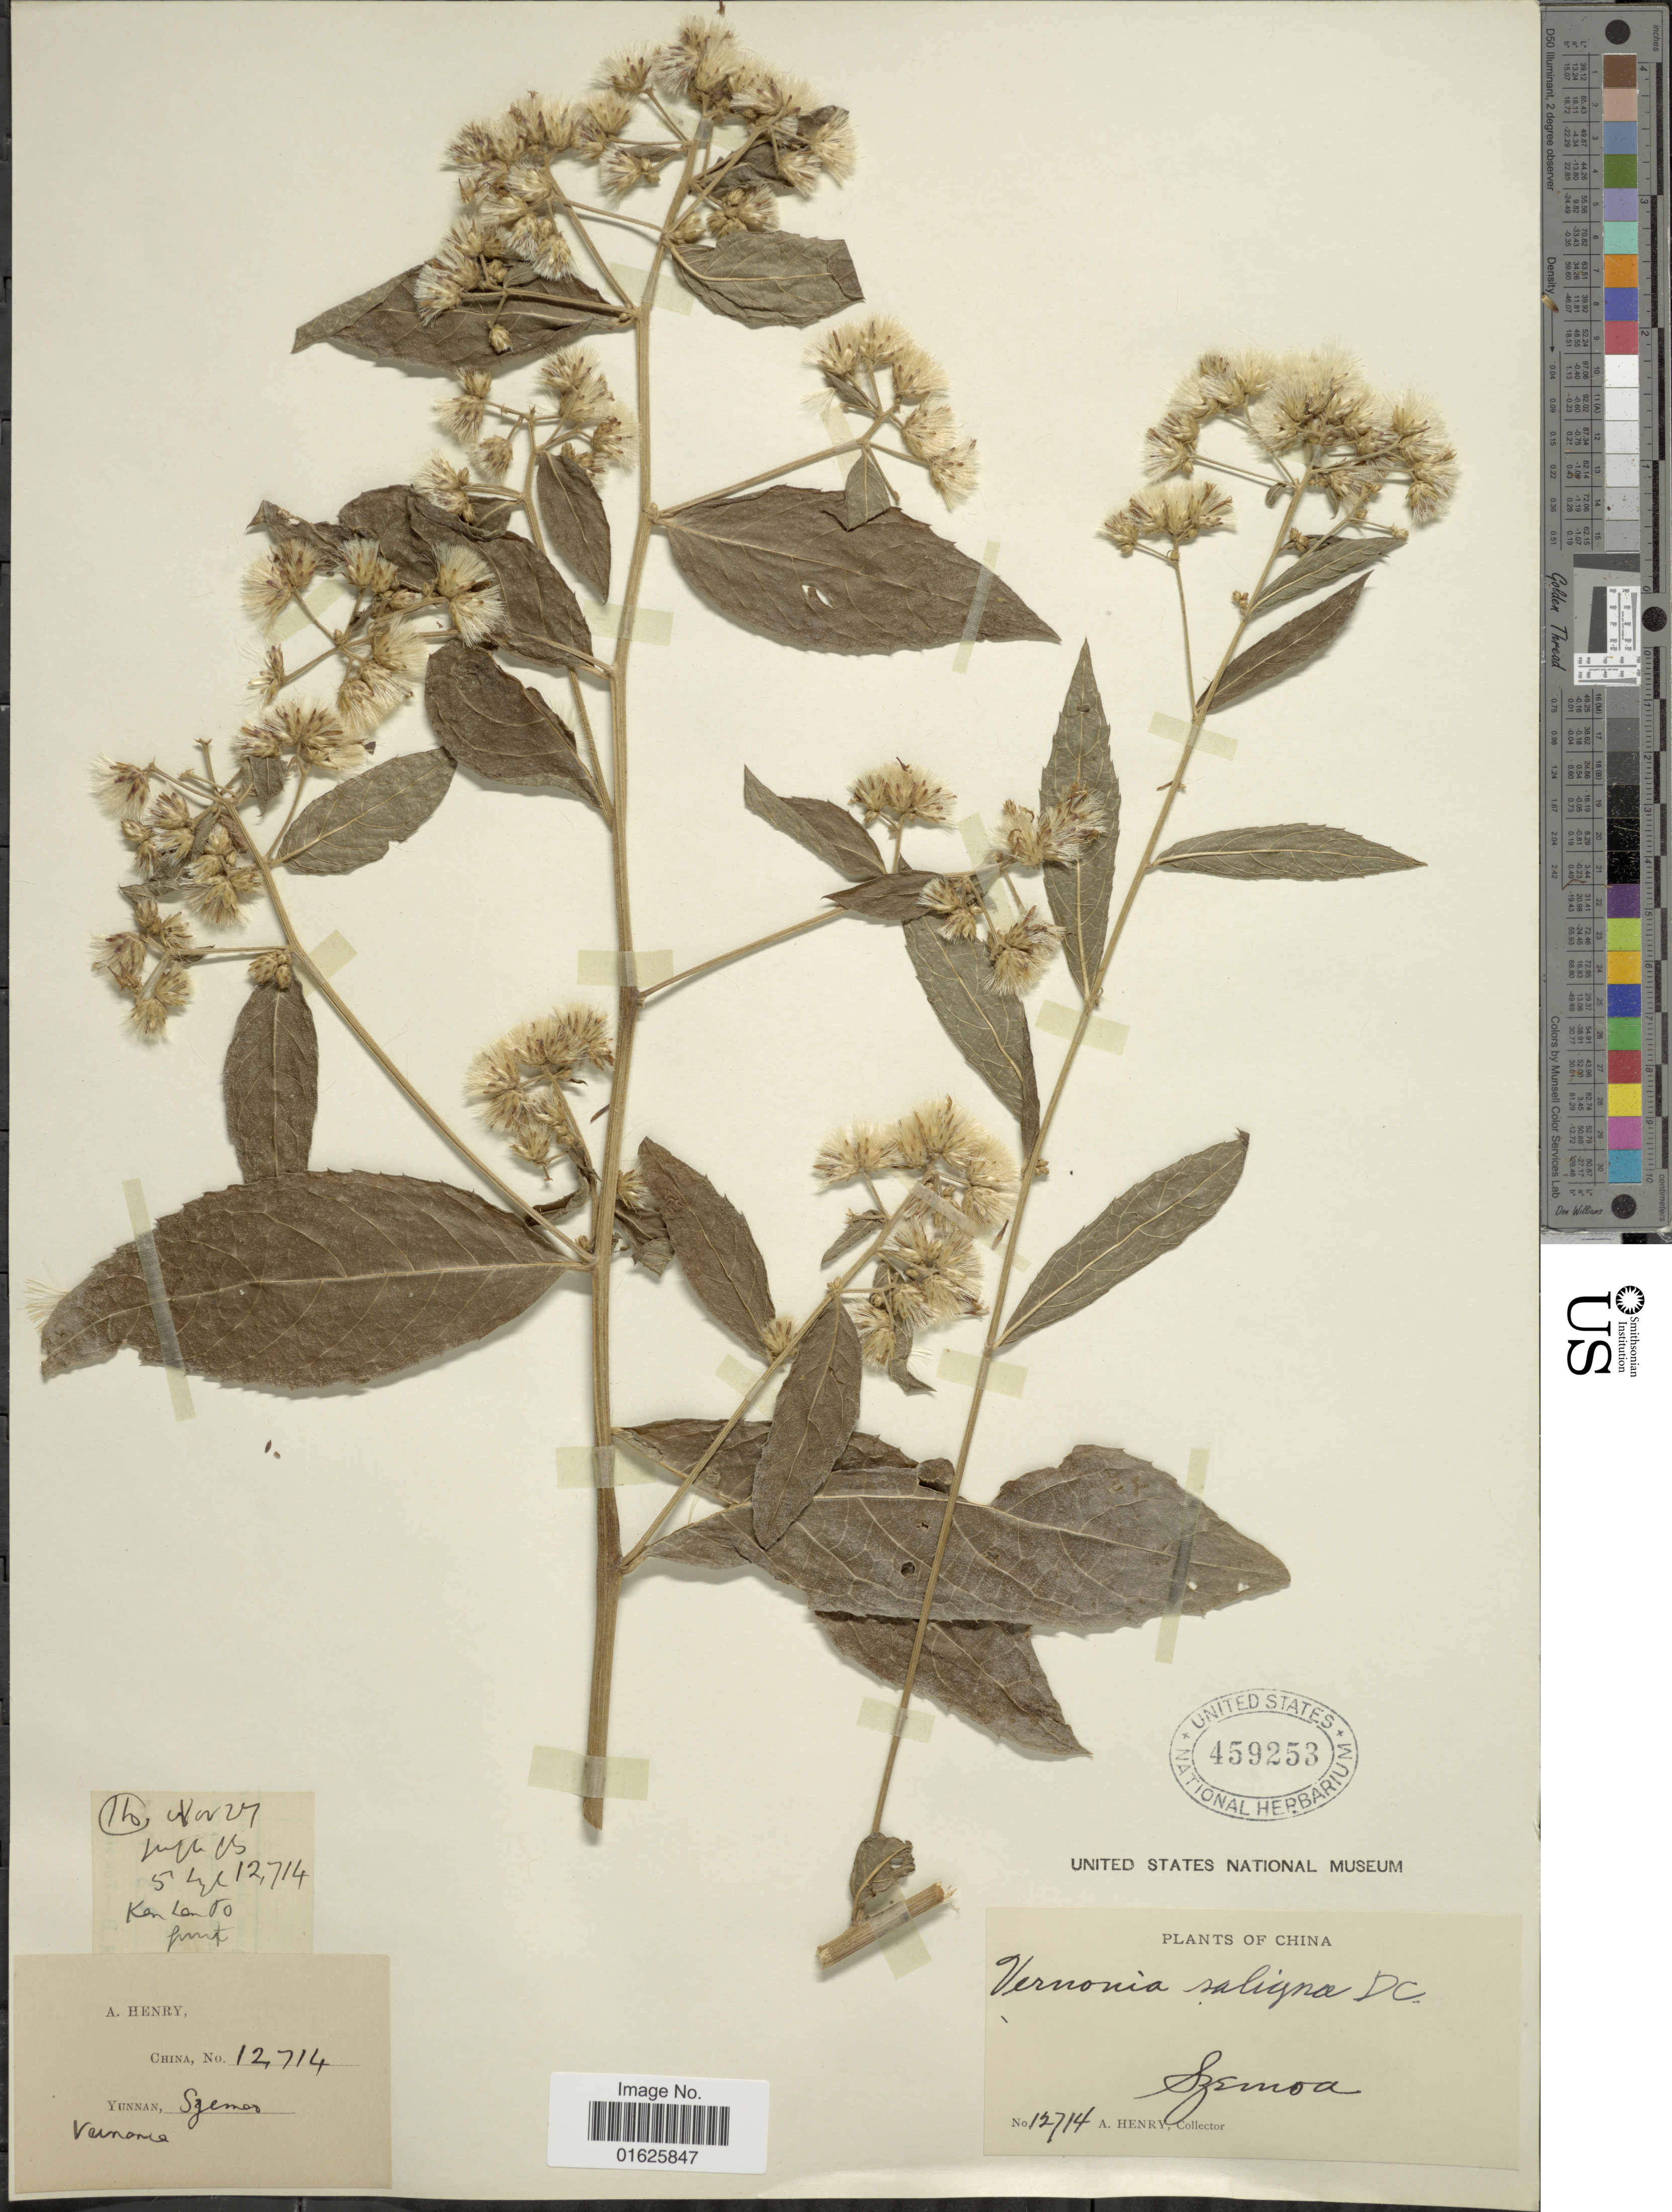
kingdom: Plantae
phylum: Tracheophyta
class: Magnoliopsida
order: Asterales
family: Asteraceae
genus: Acilepis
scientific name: Acilepis saligna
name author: (DC.) H. Rob.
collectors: A. Henry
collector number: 12714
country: China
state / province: Yunnan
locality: Szemoa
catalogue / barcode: US 459253